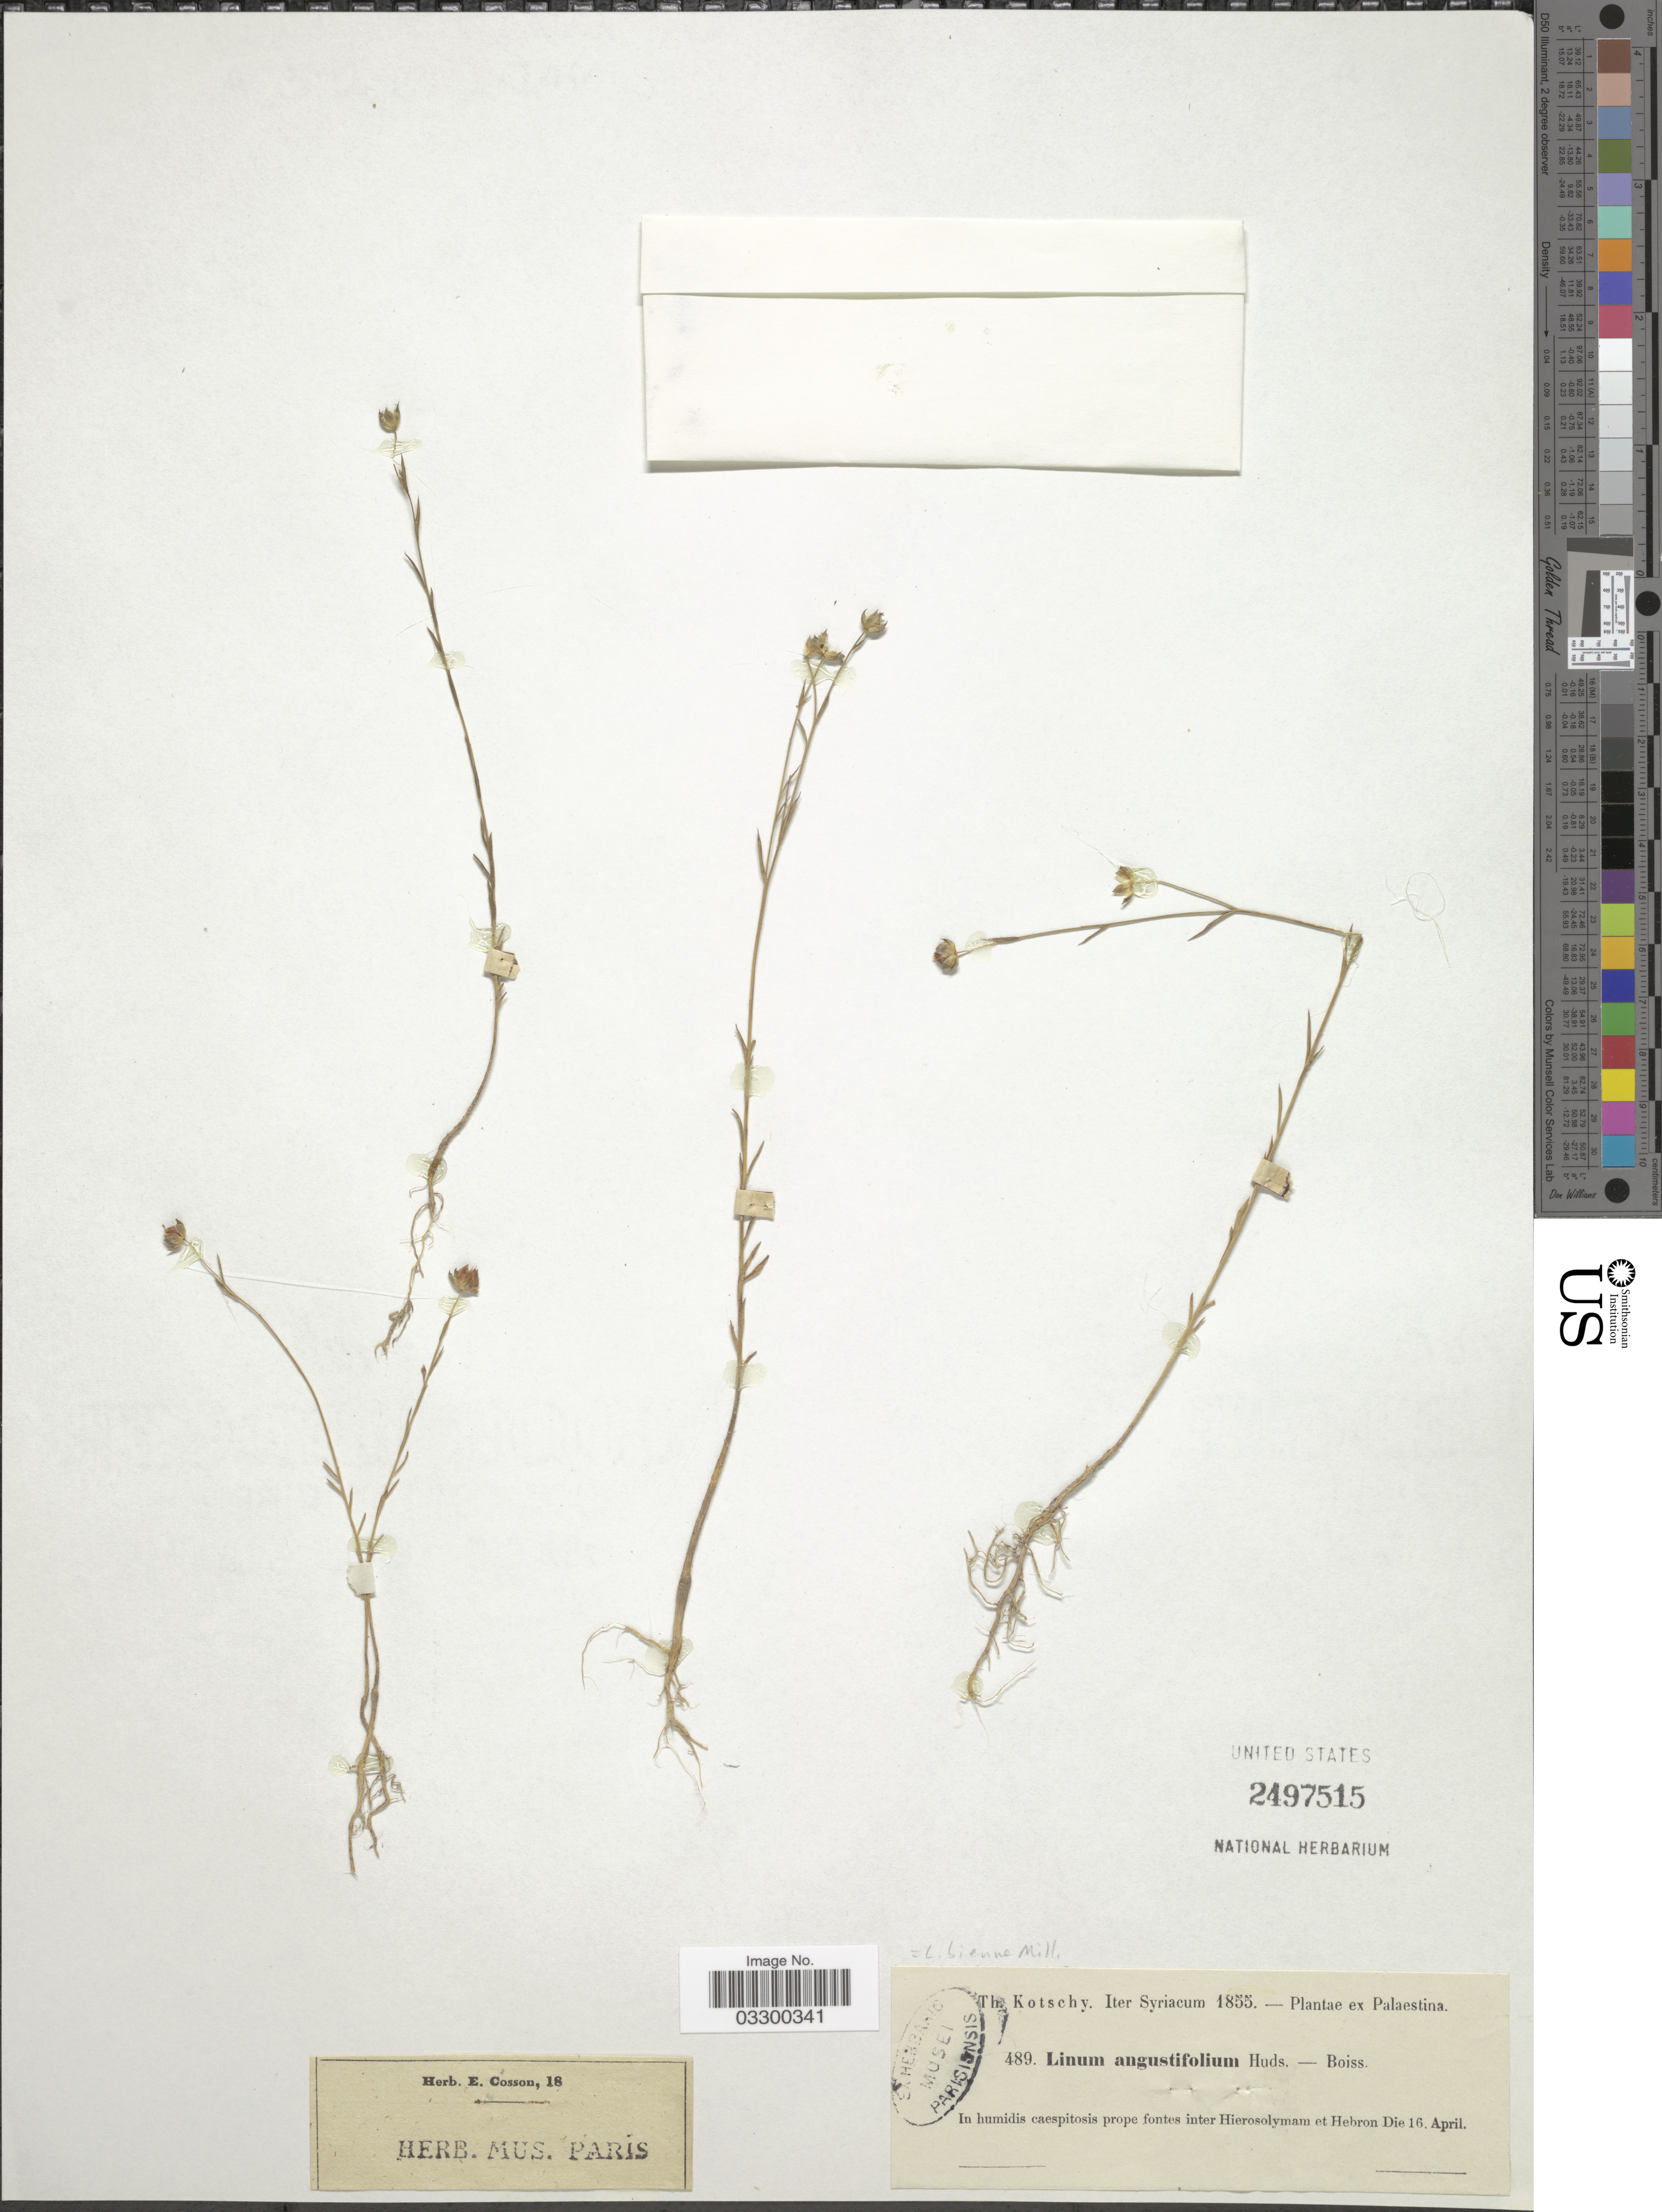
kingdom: Plantae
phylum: Tracheophyta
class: Magnoliopsida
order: Malpighiales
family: Linaceae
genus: Linum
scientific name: Linum bienne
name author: Mill.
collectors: K. G. Kotschy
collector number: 489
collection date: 1855-04-16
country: Israel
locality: Palaestina. In humidis caespitosis prope fontes inter Hierosolymam et Hebron.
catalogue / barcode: US 2497515